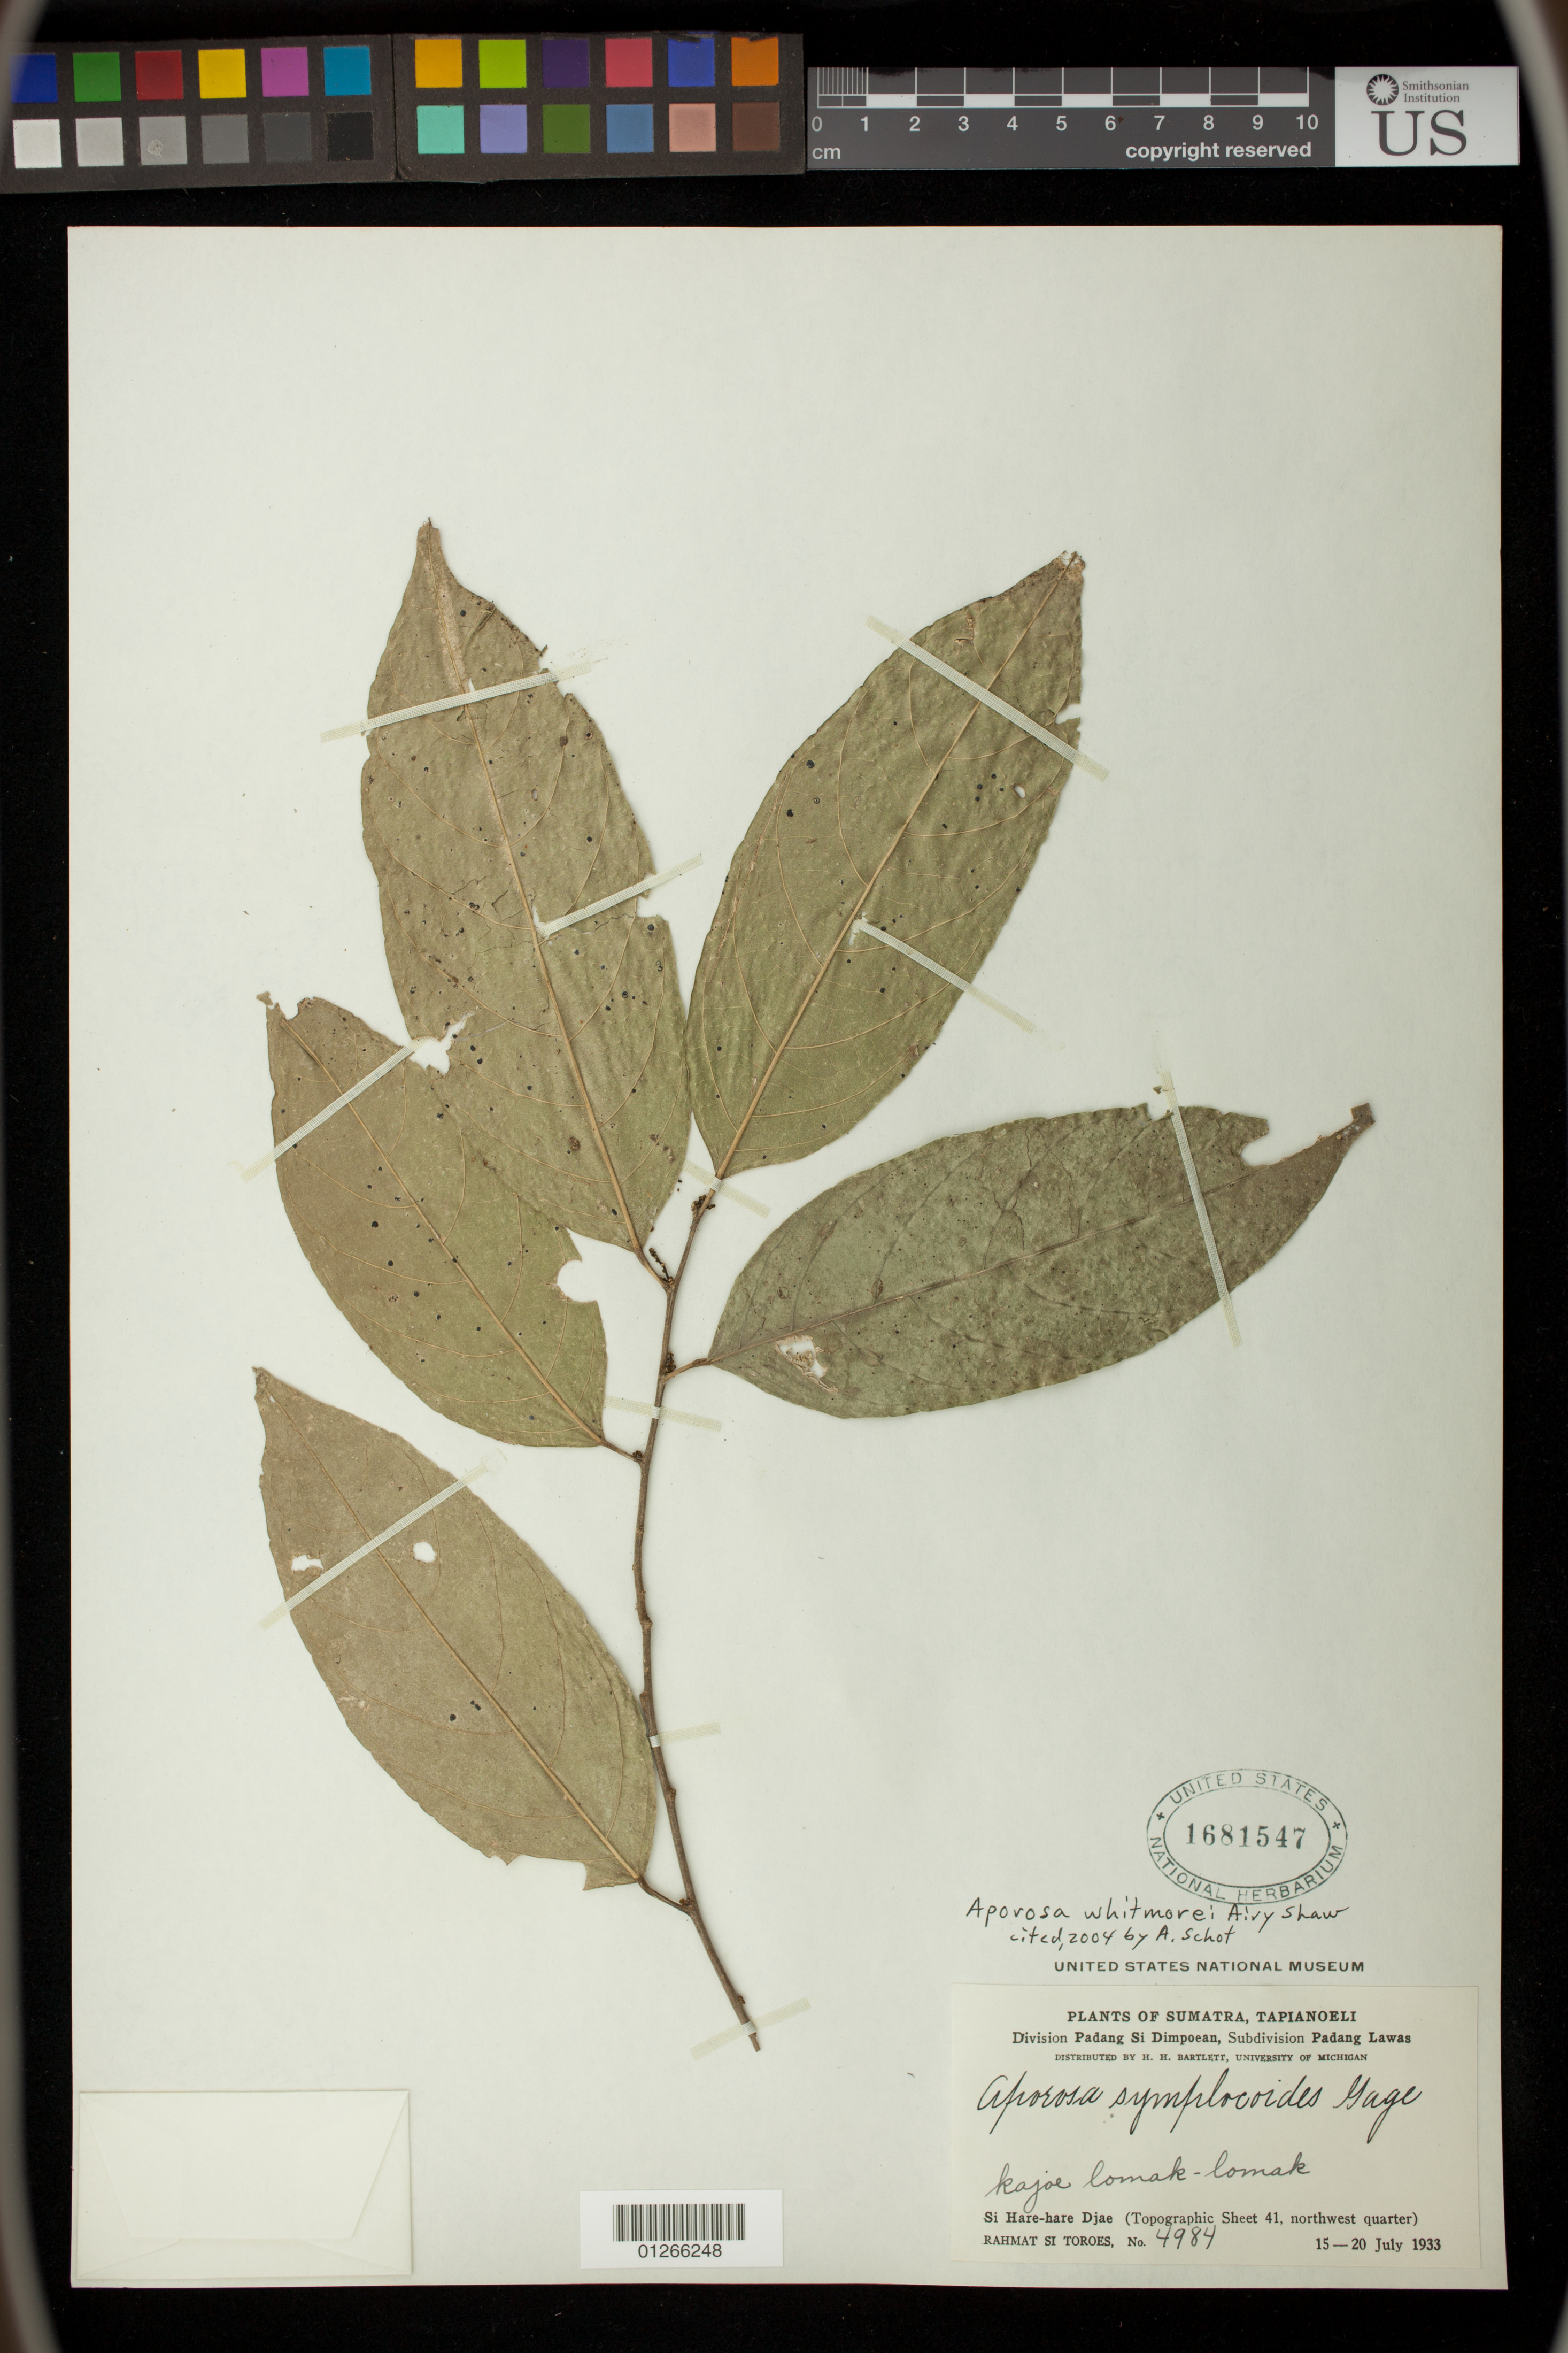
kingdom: Plantae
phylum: Tracheophyta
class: Magnoliopsida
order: Malpighiales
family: Phyllanthaceae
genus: Aporosa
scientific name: Aporosa whitmorei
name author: Airy Shaw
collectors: Rahmat Si Boeea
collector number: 4984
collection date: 1933-07-15/1933-07-20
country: Indonesia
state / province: Sumatra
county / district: Sumatera Utara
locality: Sumatra, Tapianoeli (Tapanuli]. Division Padang Si Dimpoean [Sidempuan], Subdivision Padang Lawas. Si Hare-hare Djae (Topographic Sheet 41, northwest quarter)